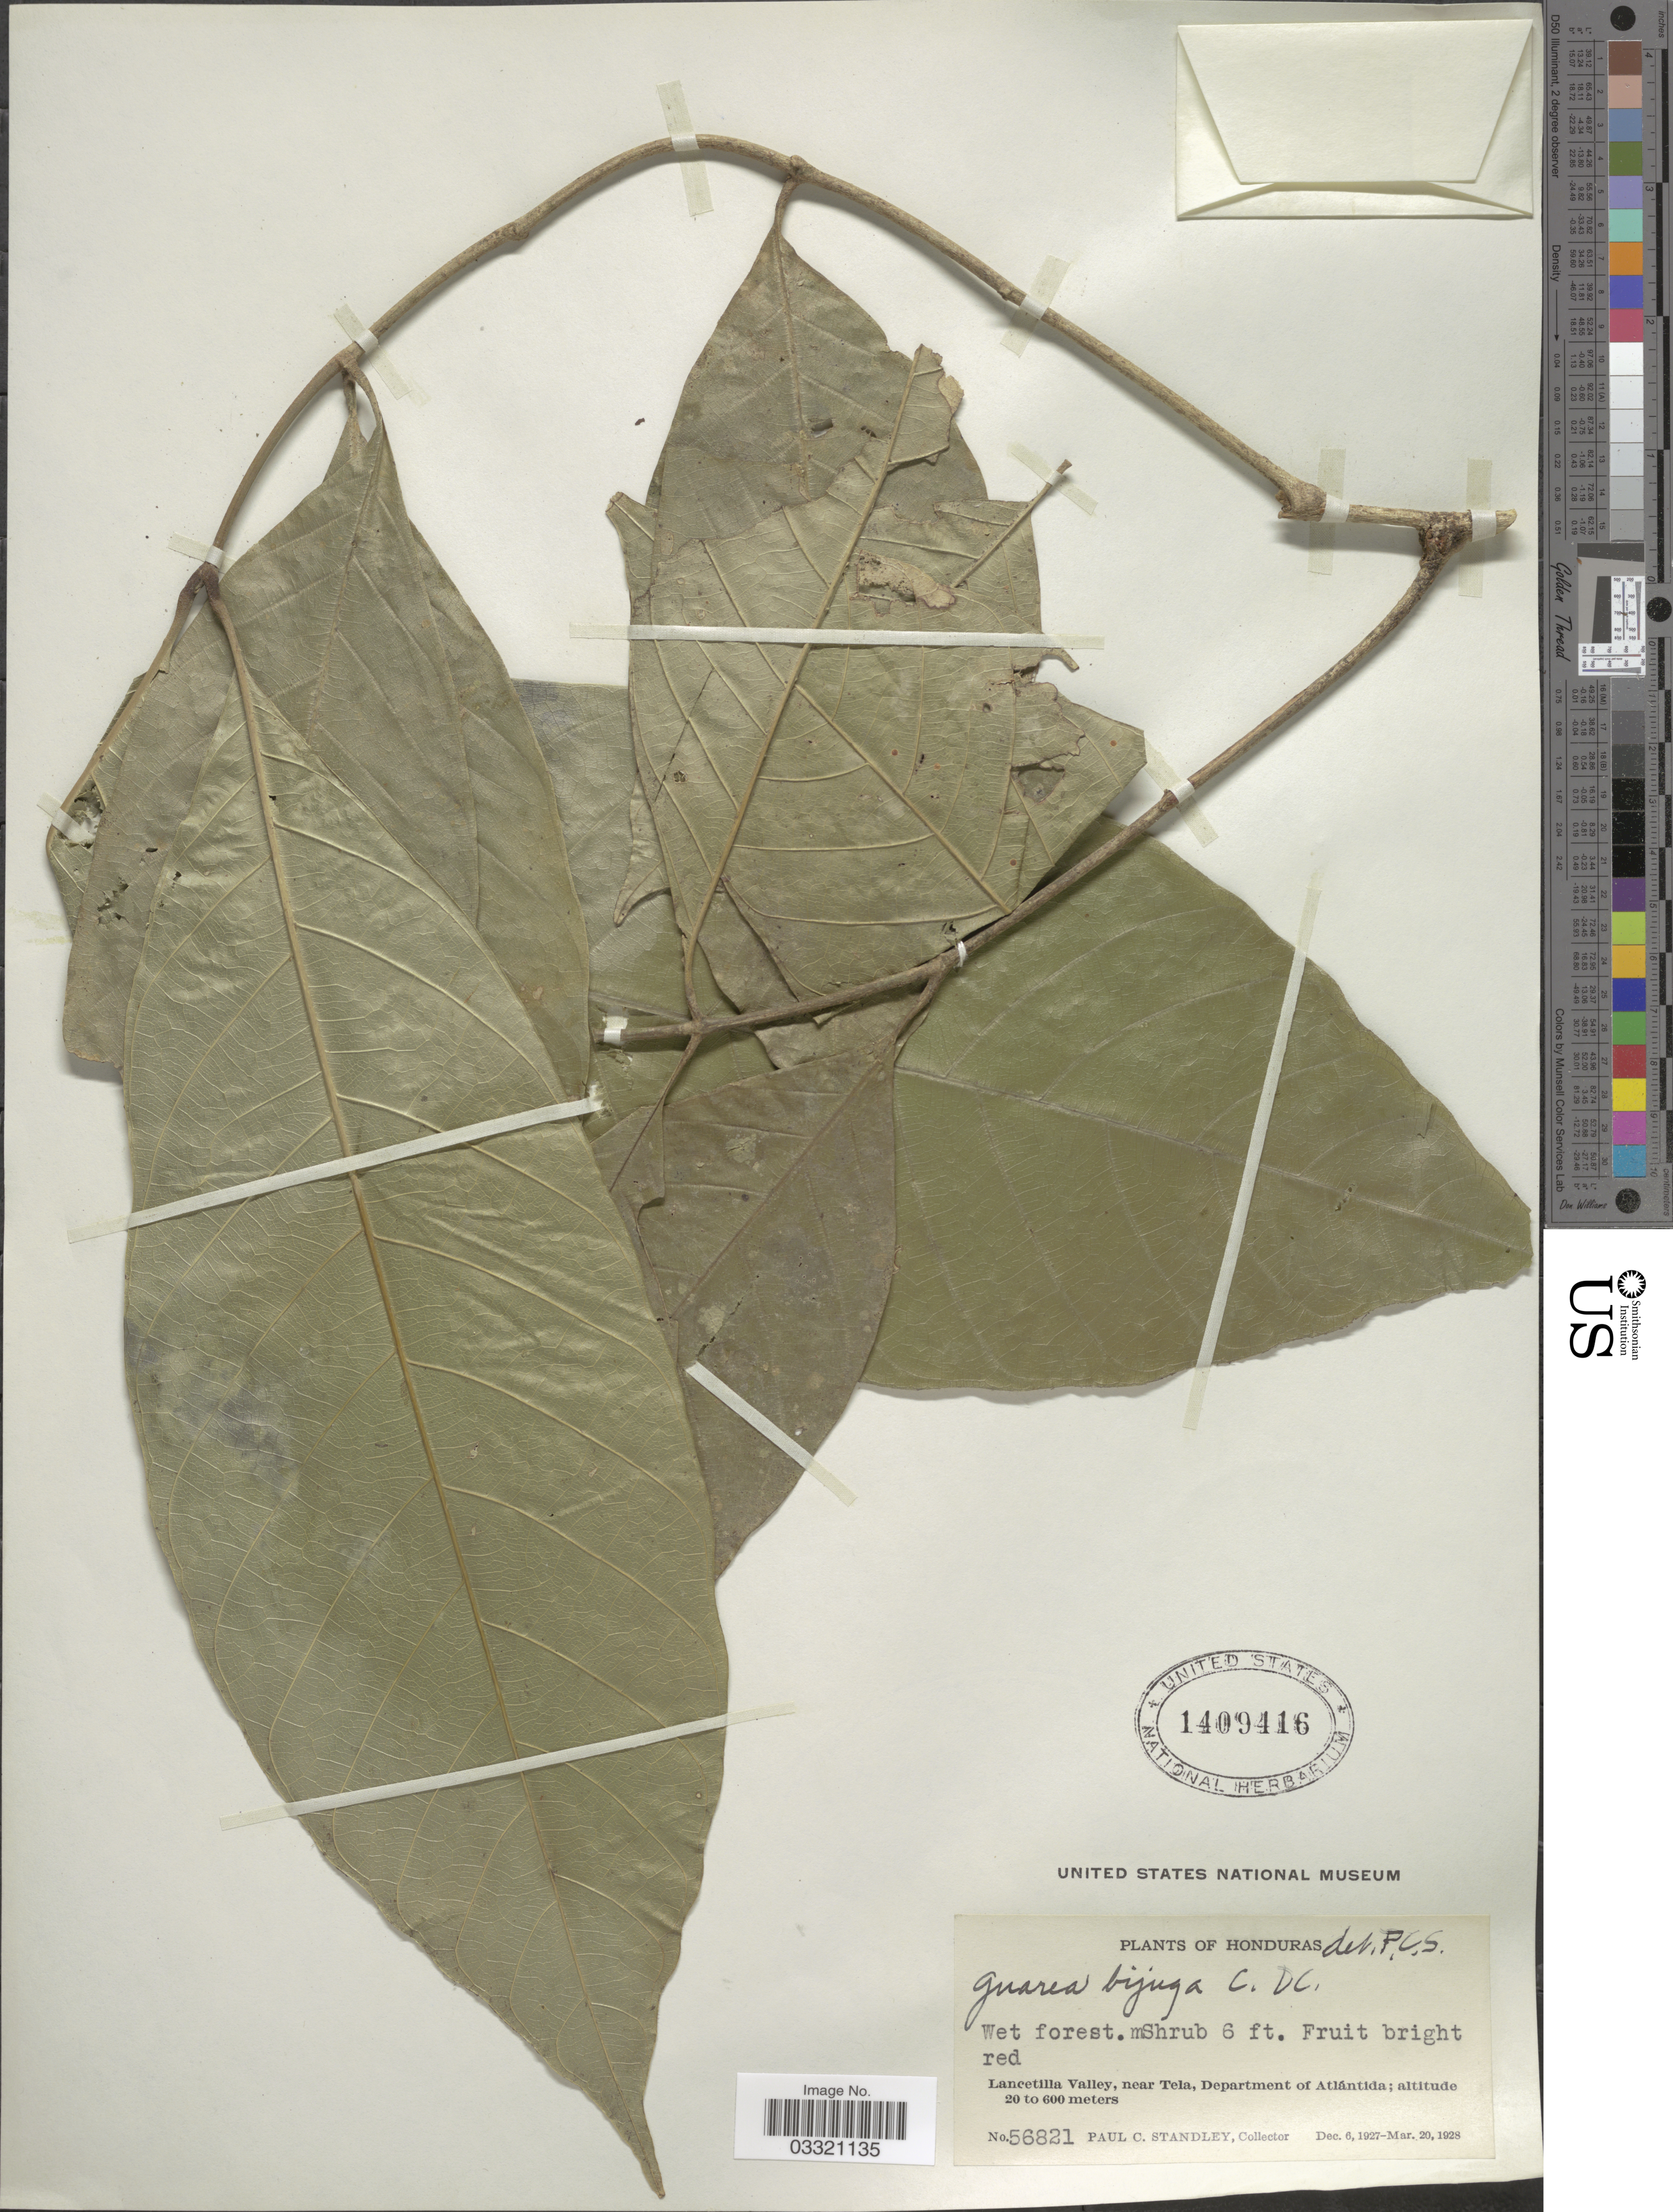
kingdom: Plantae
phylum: Tracheophyta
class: Magnoliopsida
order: Sapindales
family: Meliaceae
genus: Guarea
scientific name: Guarea bijuga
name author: C. DC.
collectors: P. C. Standley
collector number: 56821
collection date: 1927-12-06/1928-03-20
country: Honduras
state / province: Atlántida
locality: Lancetilla Valley, near Tela, Department of Atlántida.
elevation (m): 20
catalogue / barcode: US 1409416